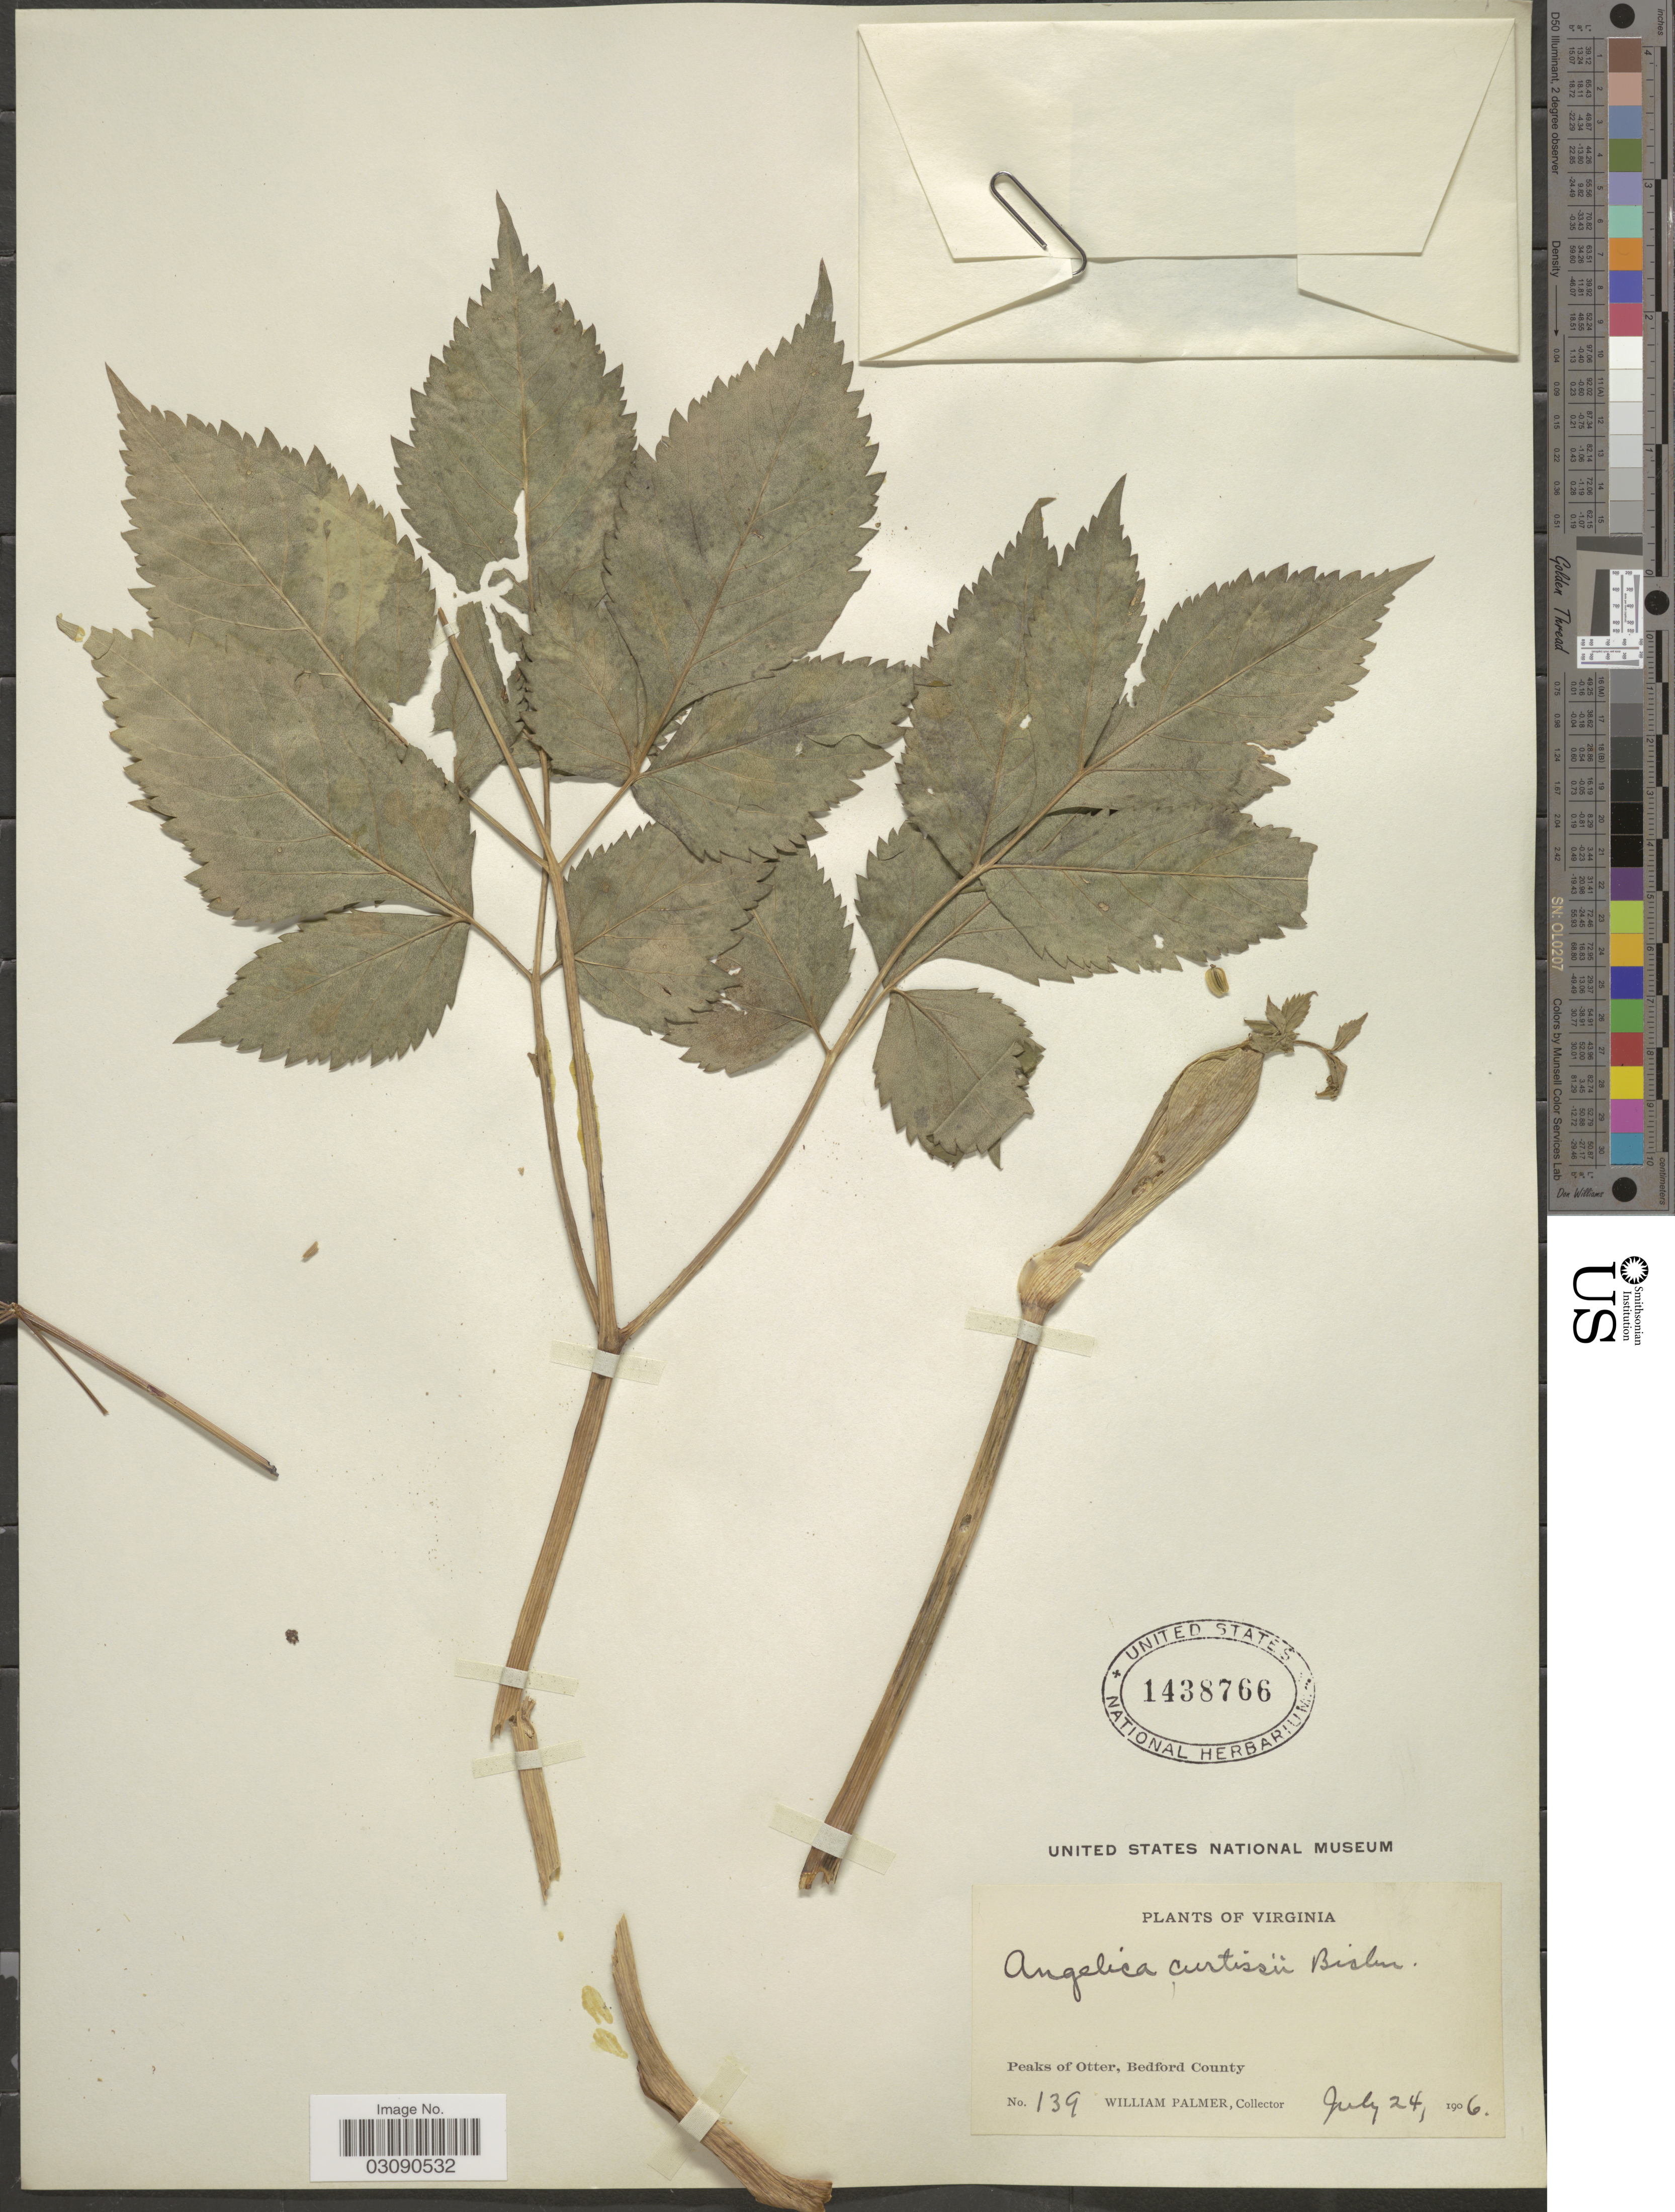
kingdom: Plantae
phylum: Tracheophyta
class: Magnoliopsida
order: Apiales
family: Apiaceae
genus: Angelica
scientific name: Angelica triquinata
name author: Michx.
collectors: W. Palmer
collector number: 139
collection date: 1906-07-24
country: United States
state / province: Virginia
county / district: Bedford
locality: Peaks of Otter, Bedford County.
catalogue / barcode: US 1438766